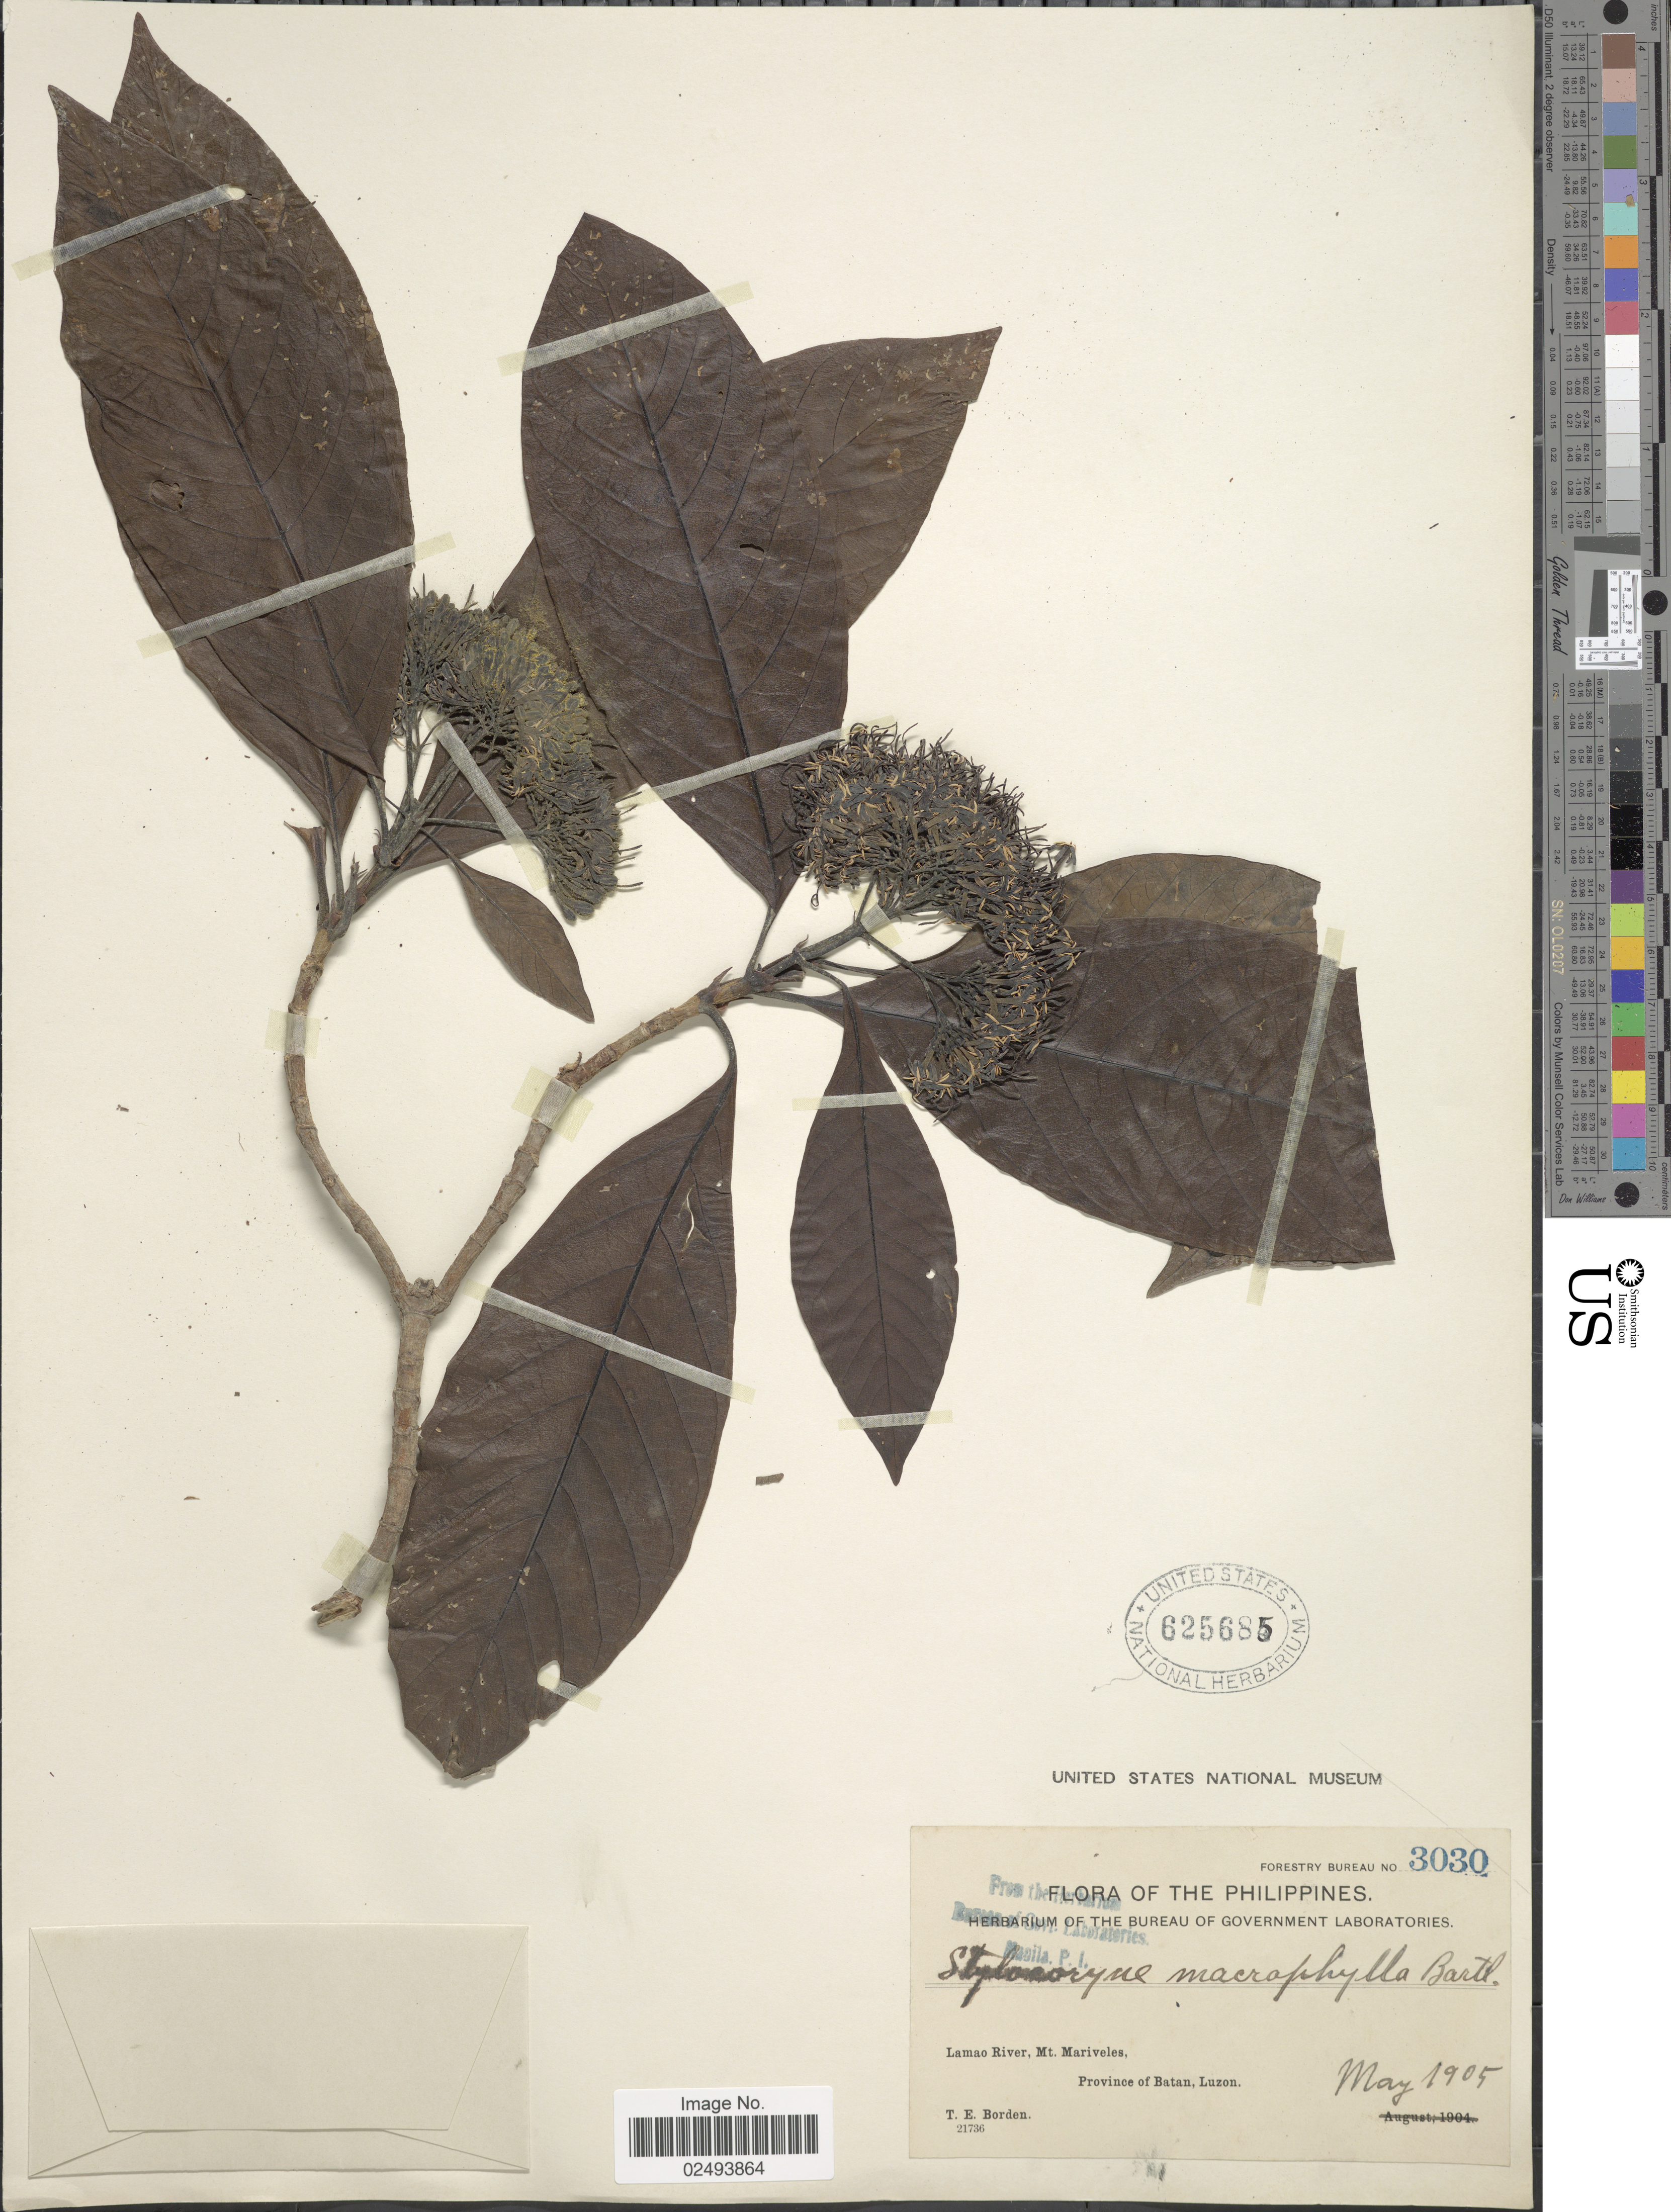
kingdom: Plantae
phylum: Tracheophyta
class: Magnoliopsida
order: Gentianales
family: Rubiaceae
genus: Tarenna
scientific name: Tarenna cumingiana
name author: (Vidal) Elmer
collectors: T. E. Borden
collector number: Forestry Bureau 3030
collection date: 1905-05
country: Philippines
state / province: Cagayan Valley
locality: Lamao River. Mt. Mariveles, Province of Batan, Luzon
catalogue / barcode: US 625685